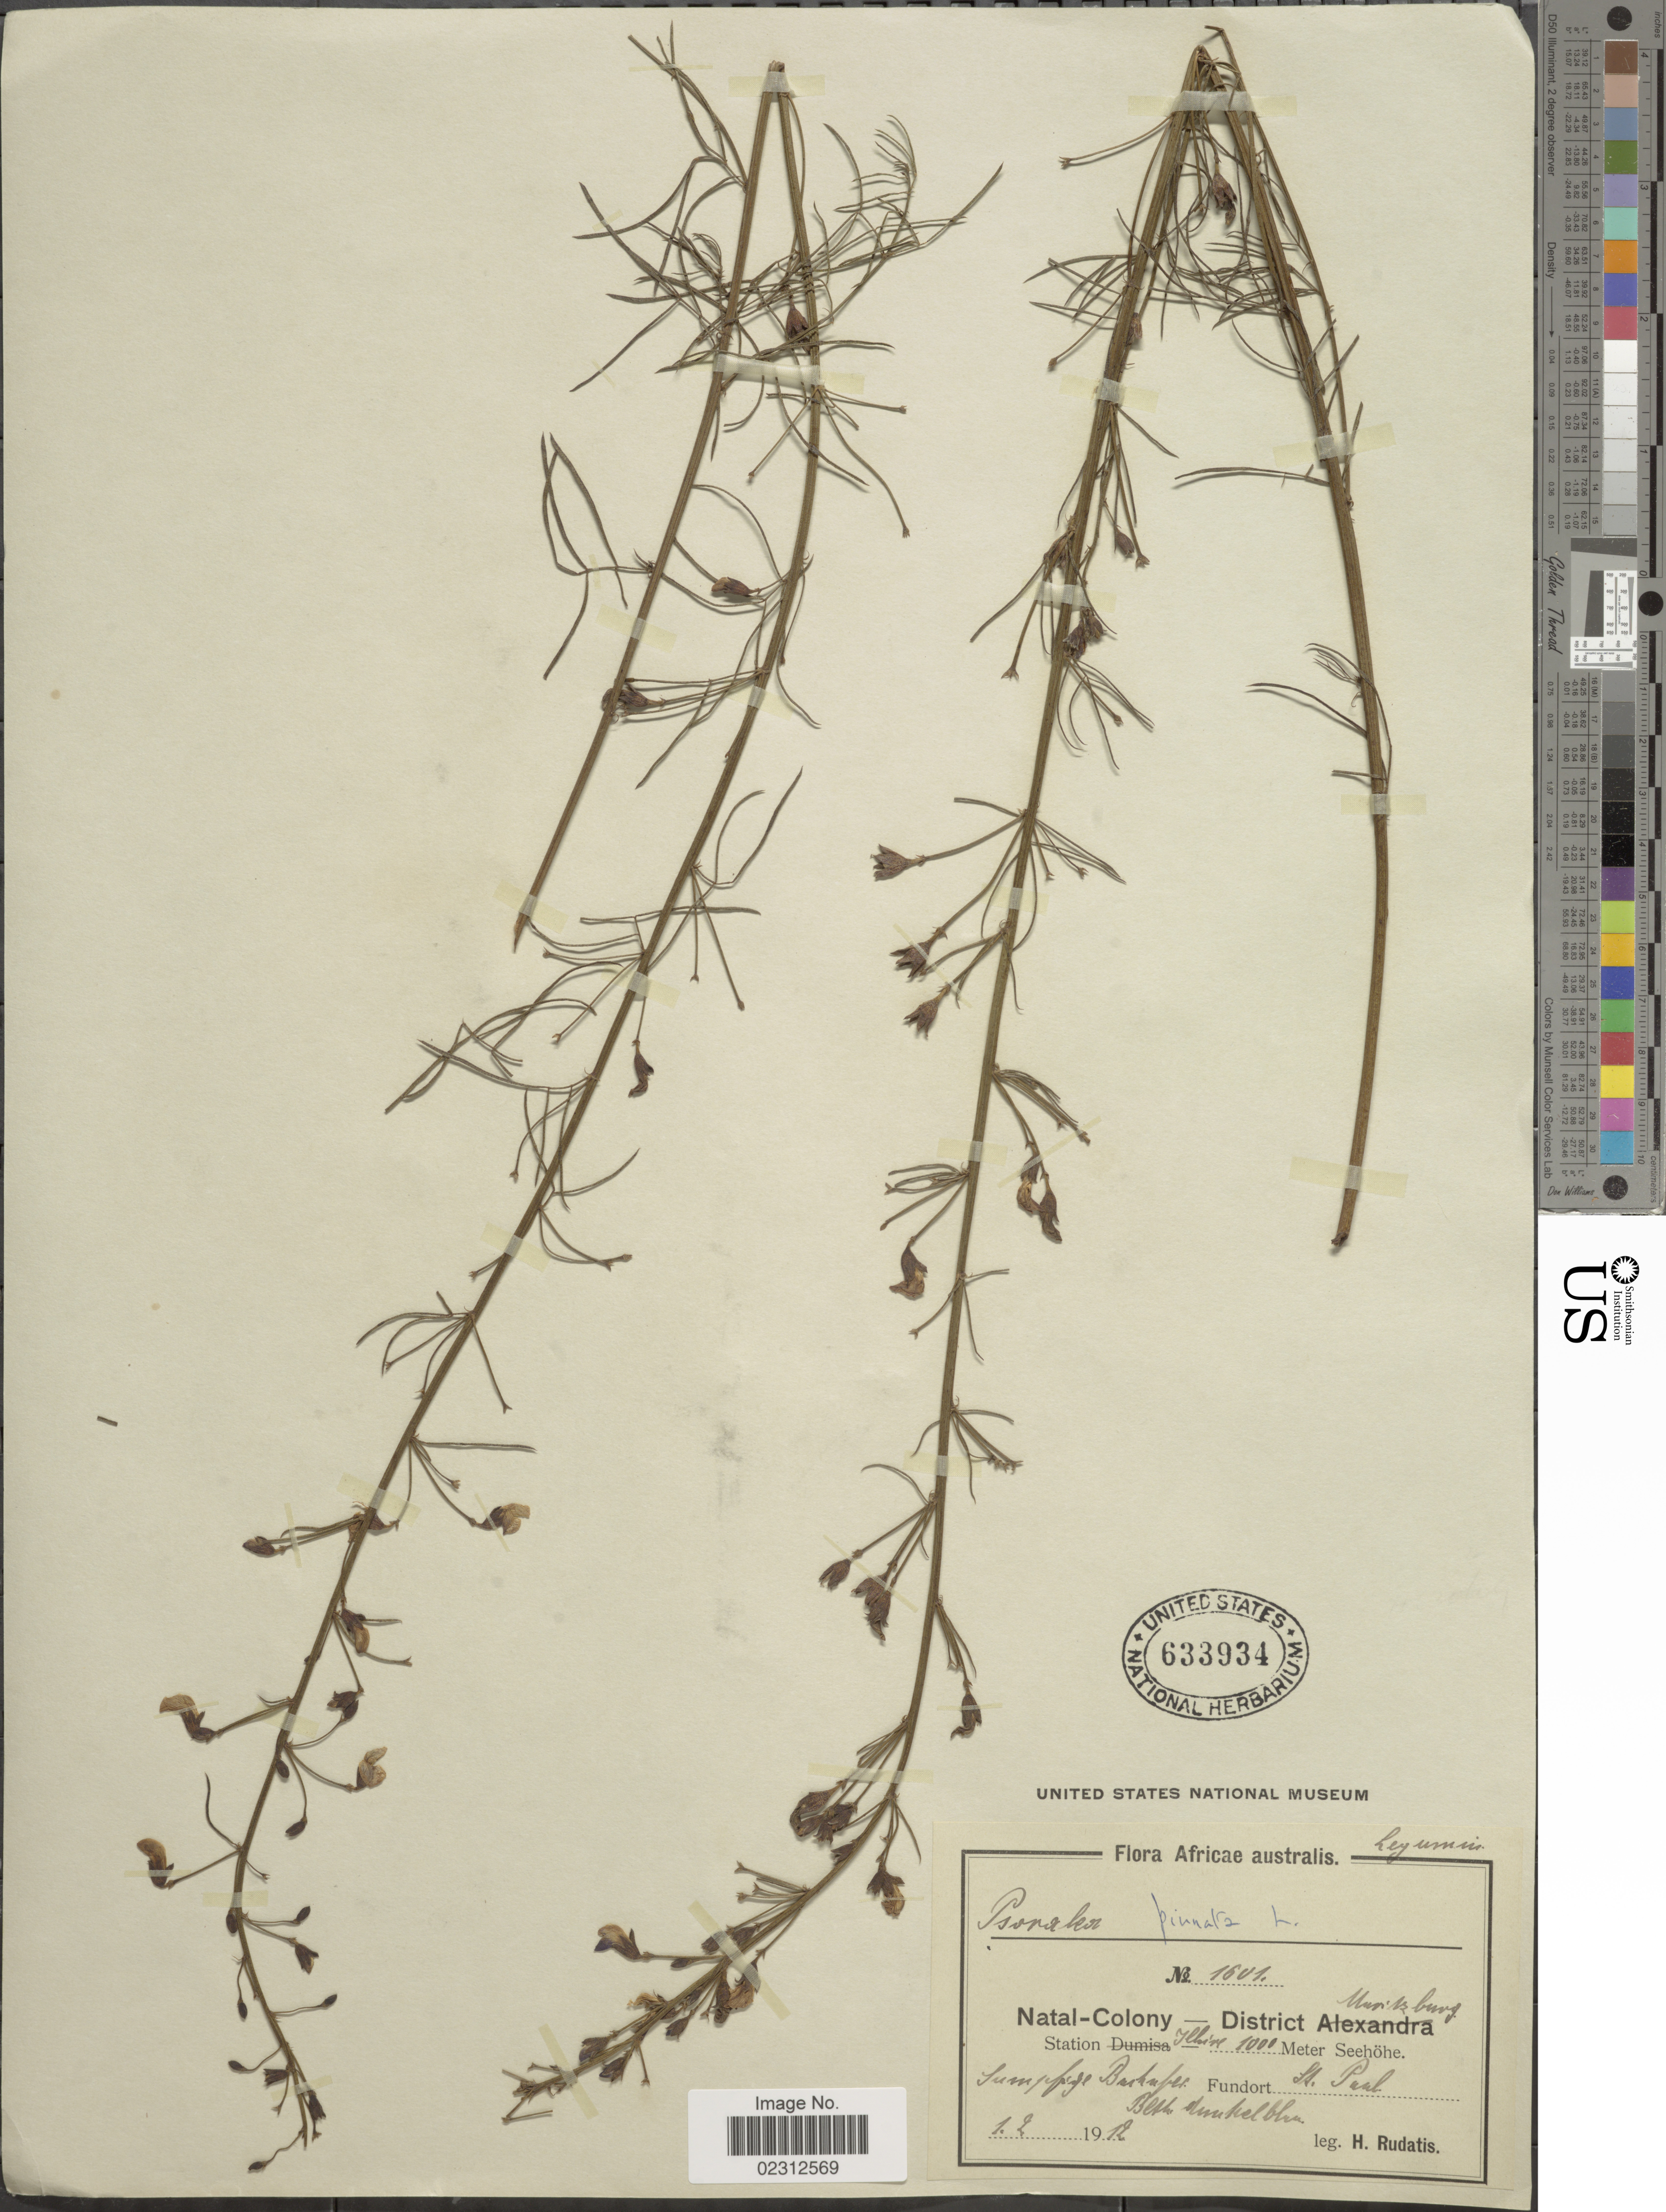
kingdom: Plantae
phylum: Tracheophyta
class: Magnoliopsida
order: Fabales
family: Fabaceae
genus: Psoralea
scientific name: Psoralea pinnata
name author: L.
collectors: H. Rudatis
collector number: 1601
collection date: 1912-02-01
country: South Africa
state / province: KwaZulu-Natal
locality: Natal - Colony - District Maritzburg, Station Illaire, Sumpfige Bahuper, Fundort St. Paul.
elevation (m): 1000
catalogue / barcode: US 633934